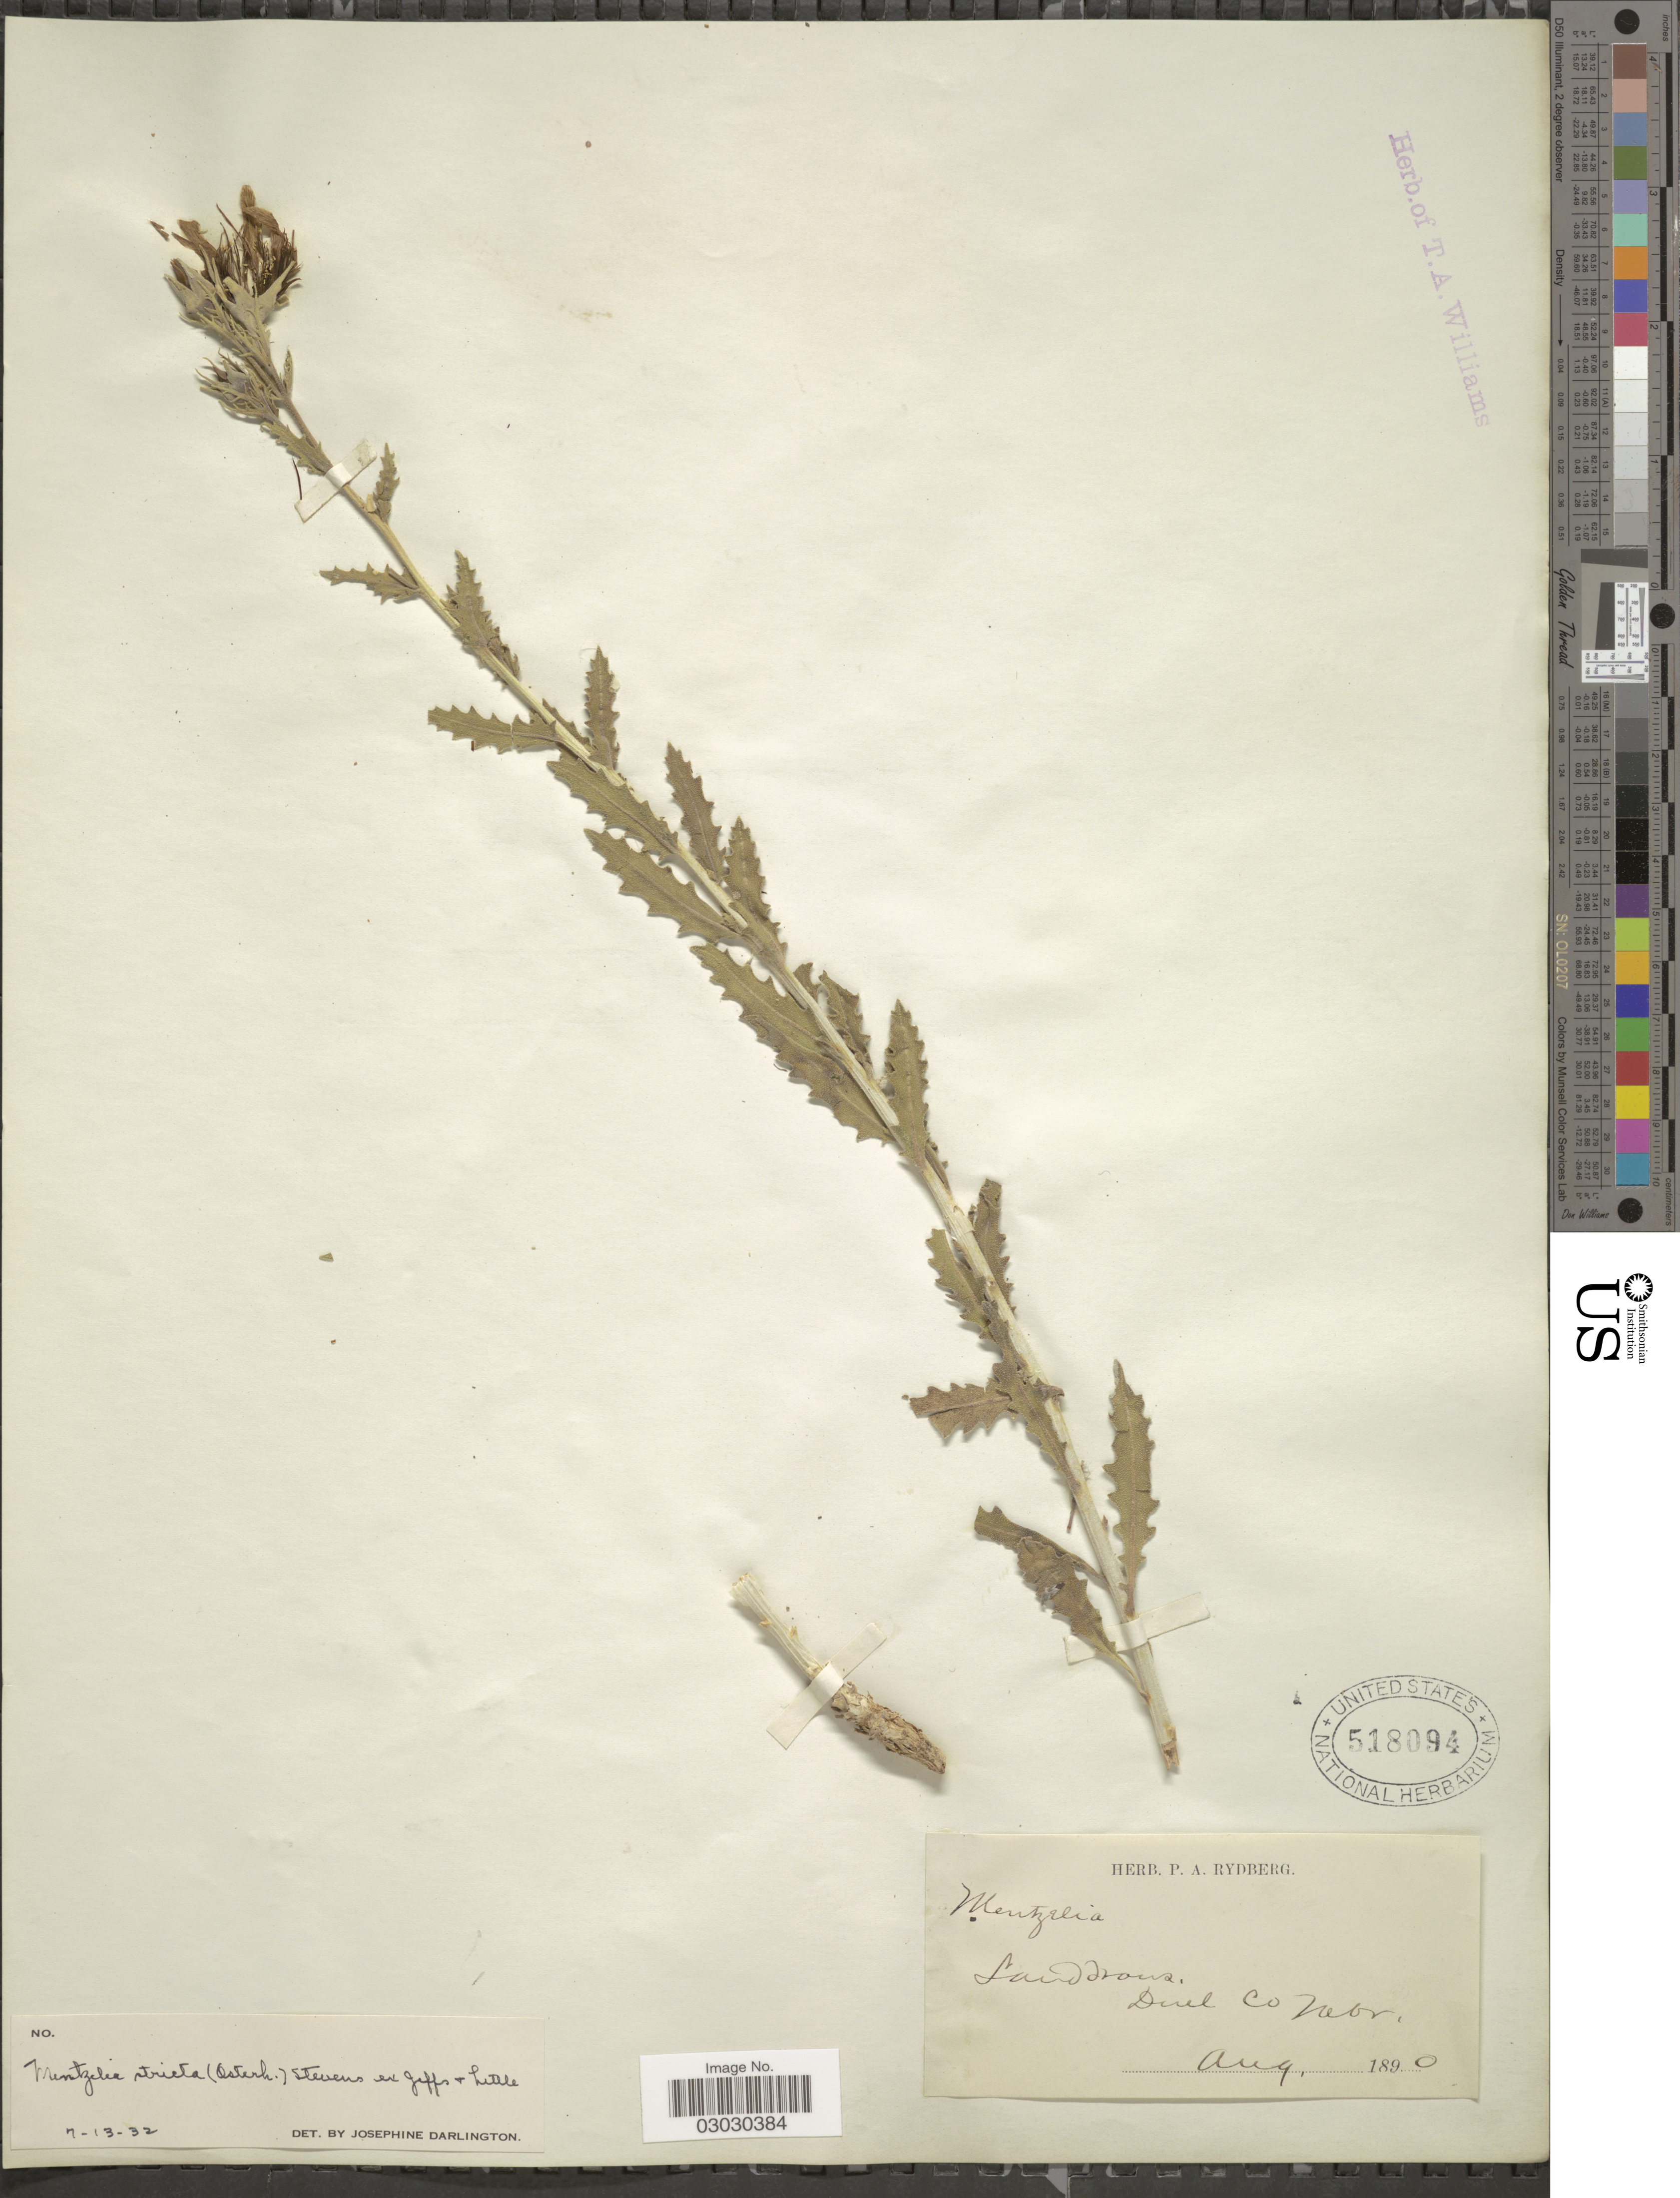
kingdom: Plantae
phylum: Tracheophyta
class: Magnoliopsida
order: Cornales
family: Loasaceae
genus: Mentzelia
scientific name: Mentzelia stricta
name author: (Osterh.) Stevens ex Jeffs & Little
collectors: ex herb. P. A. Rydberg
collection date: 1890-08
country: United States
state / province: Nebraska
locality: Duel Co.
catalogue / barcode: US 518094